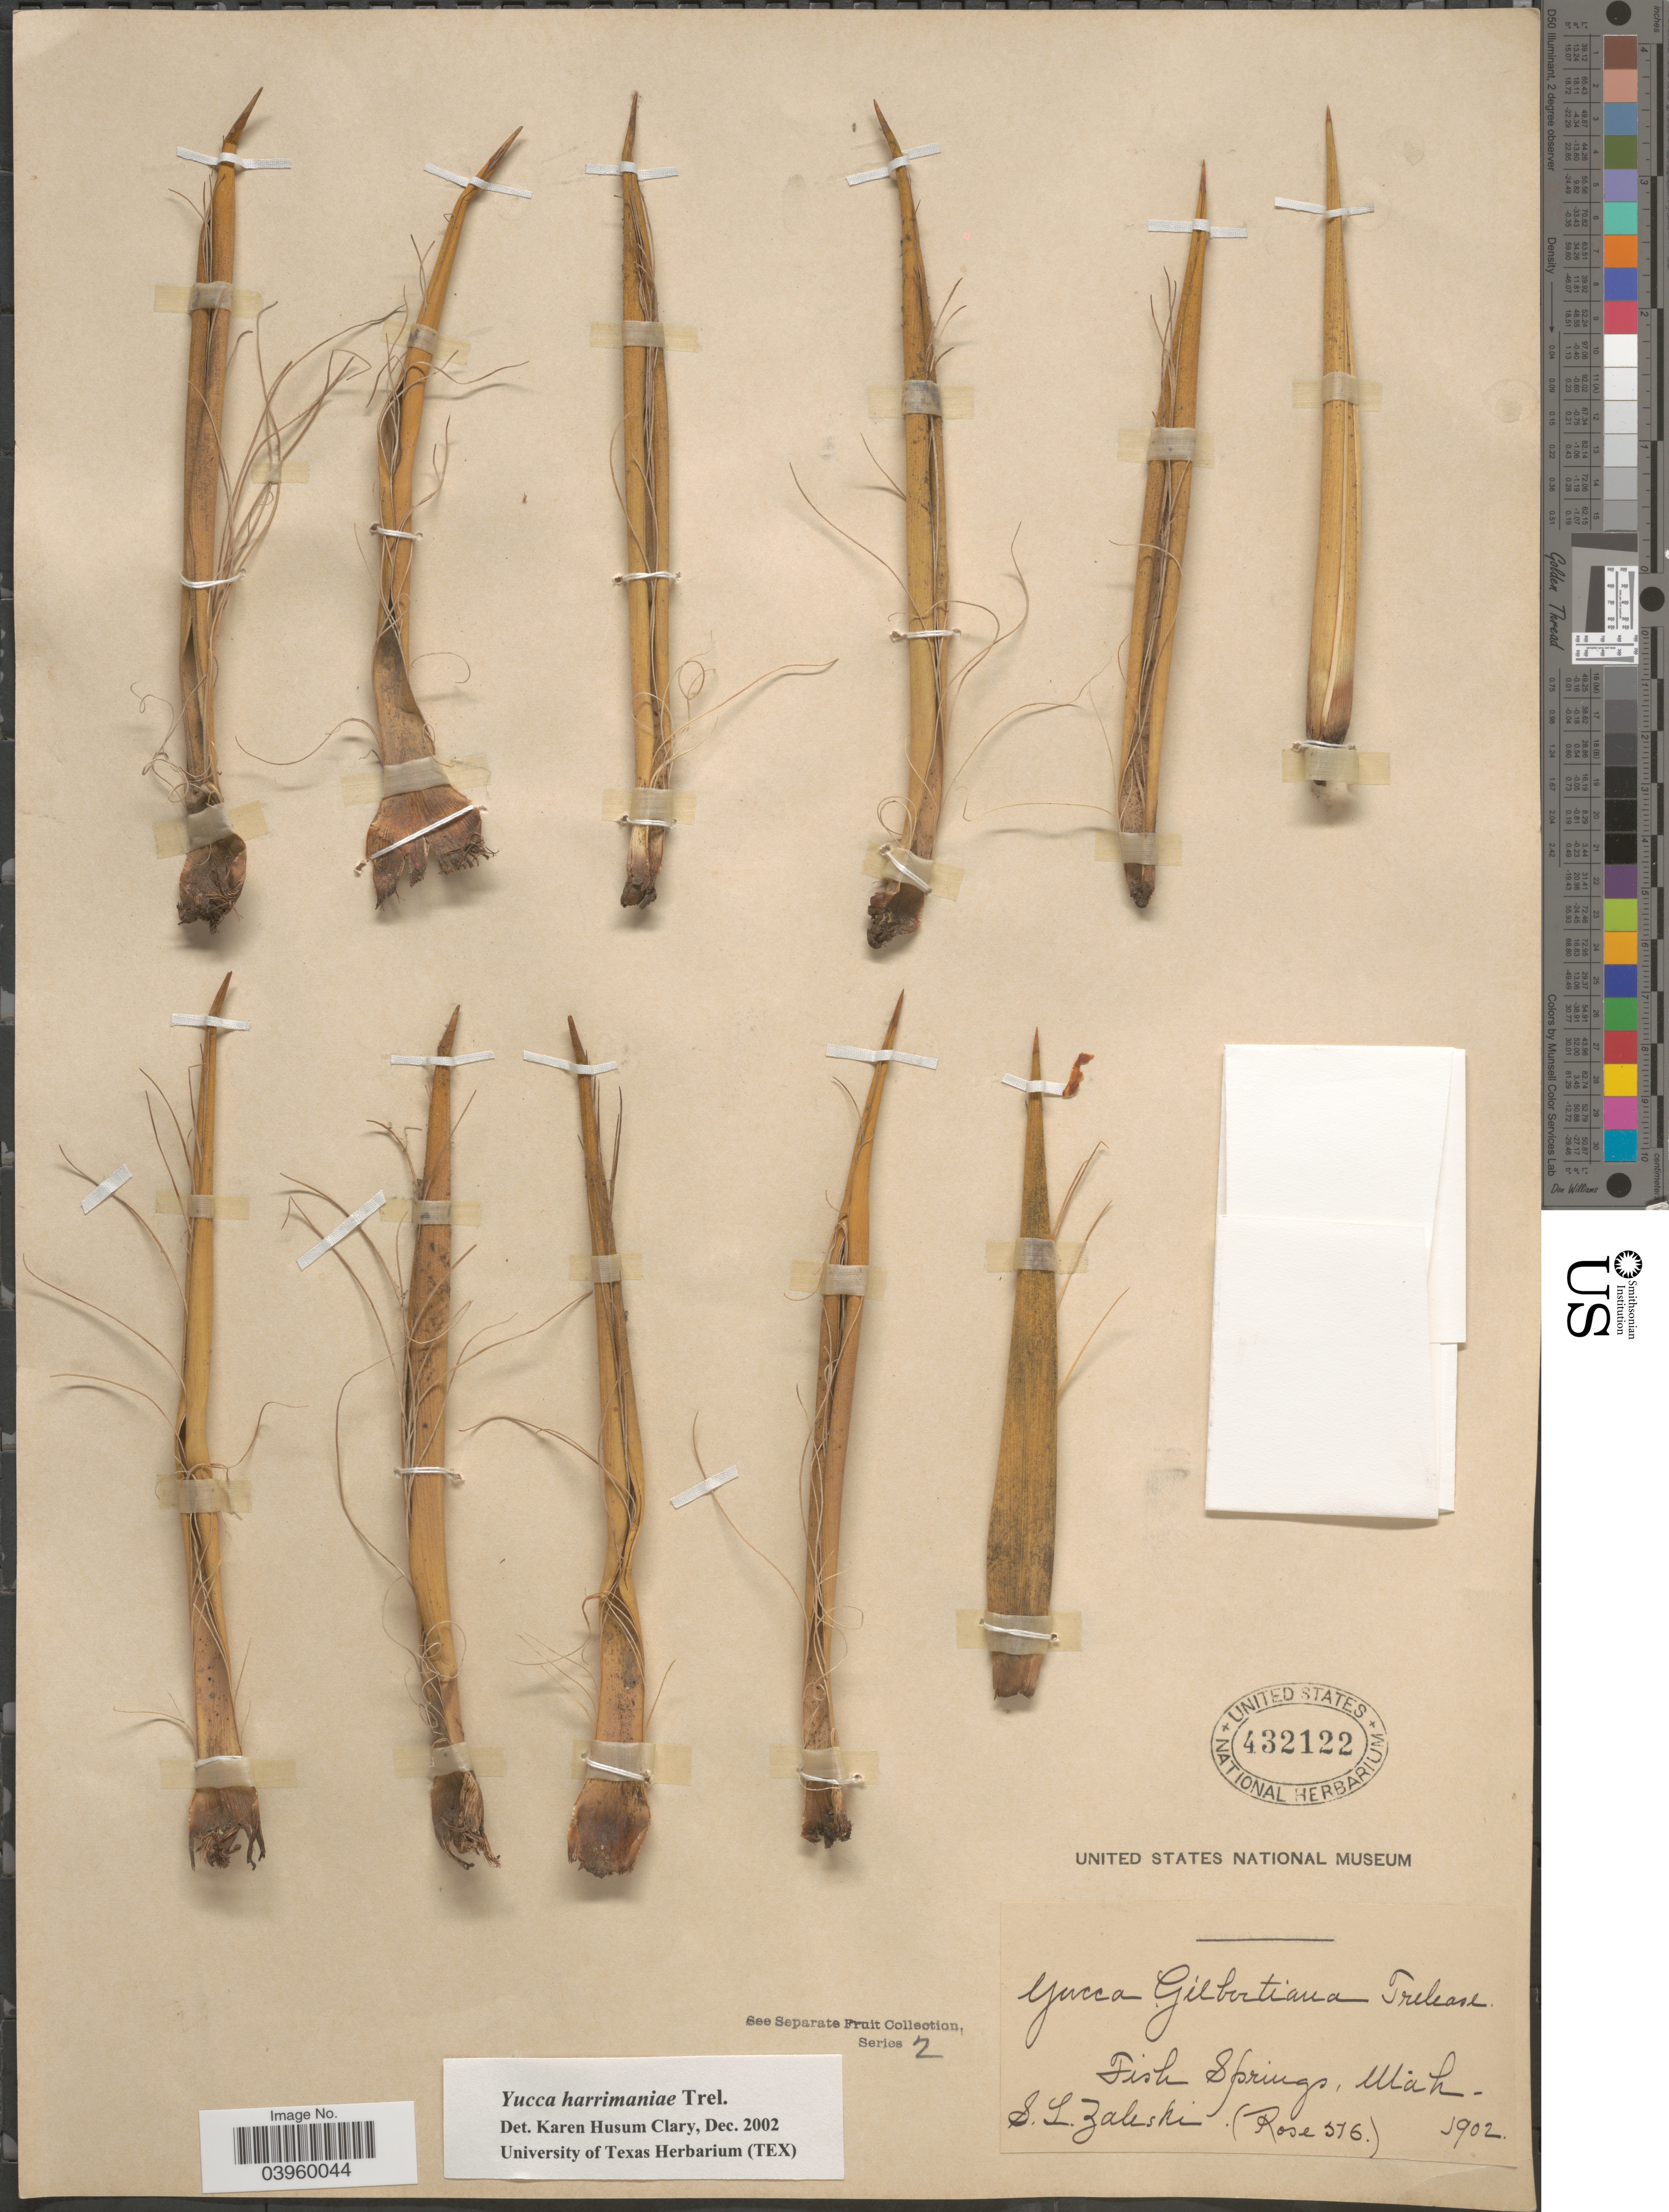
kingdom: Plantae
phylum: Tracheophyta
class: Liliopsida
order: Asparagales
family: Asparagaceae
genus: Yucca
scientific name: Yucca harrimaniae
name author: Trel.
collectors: S. Zaleski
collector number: Rose516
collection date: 1902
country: United States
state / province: Utah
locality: Fish Springs.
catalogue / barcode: US 432122